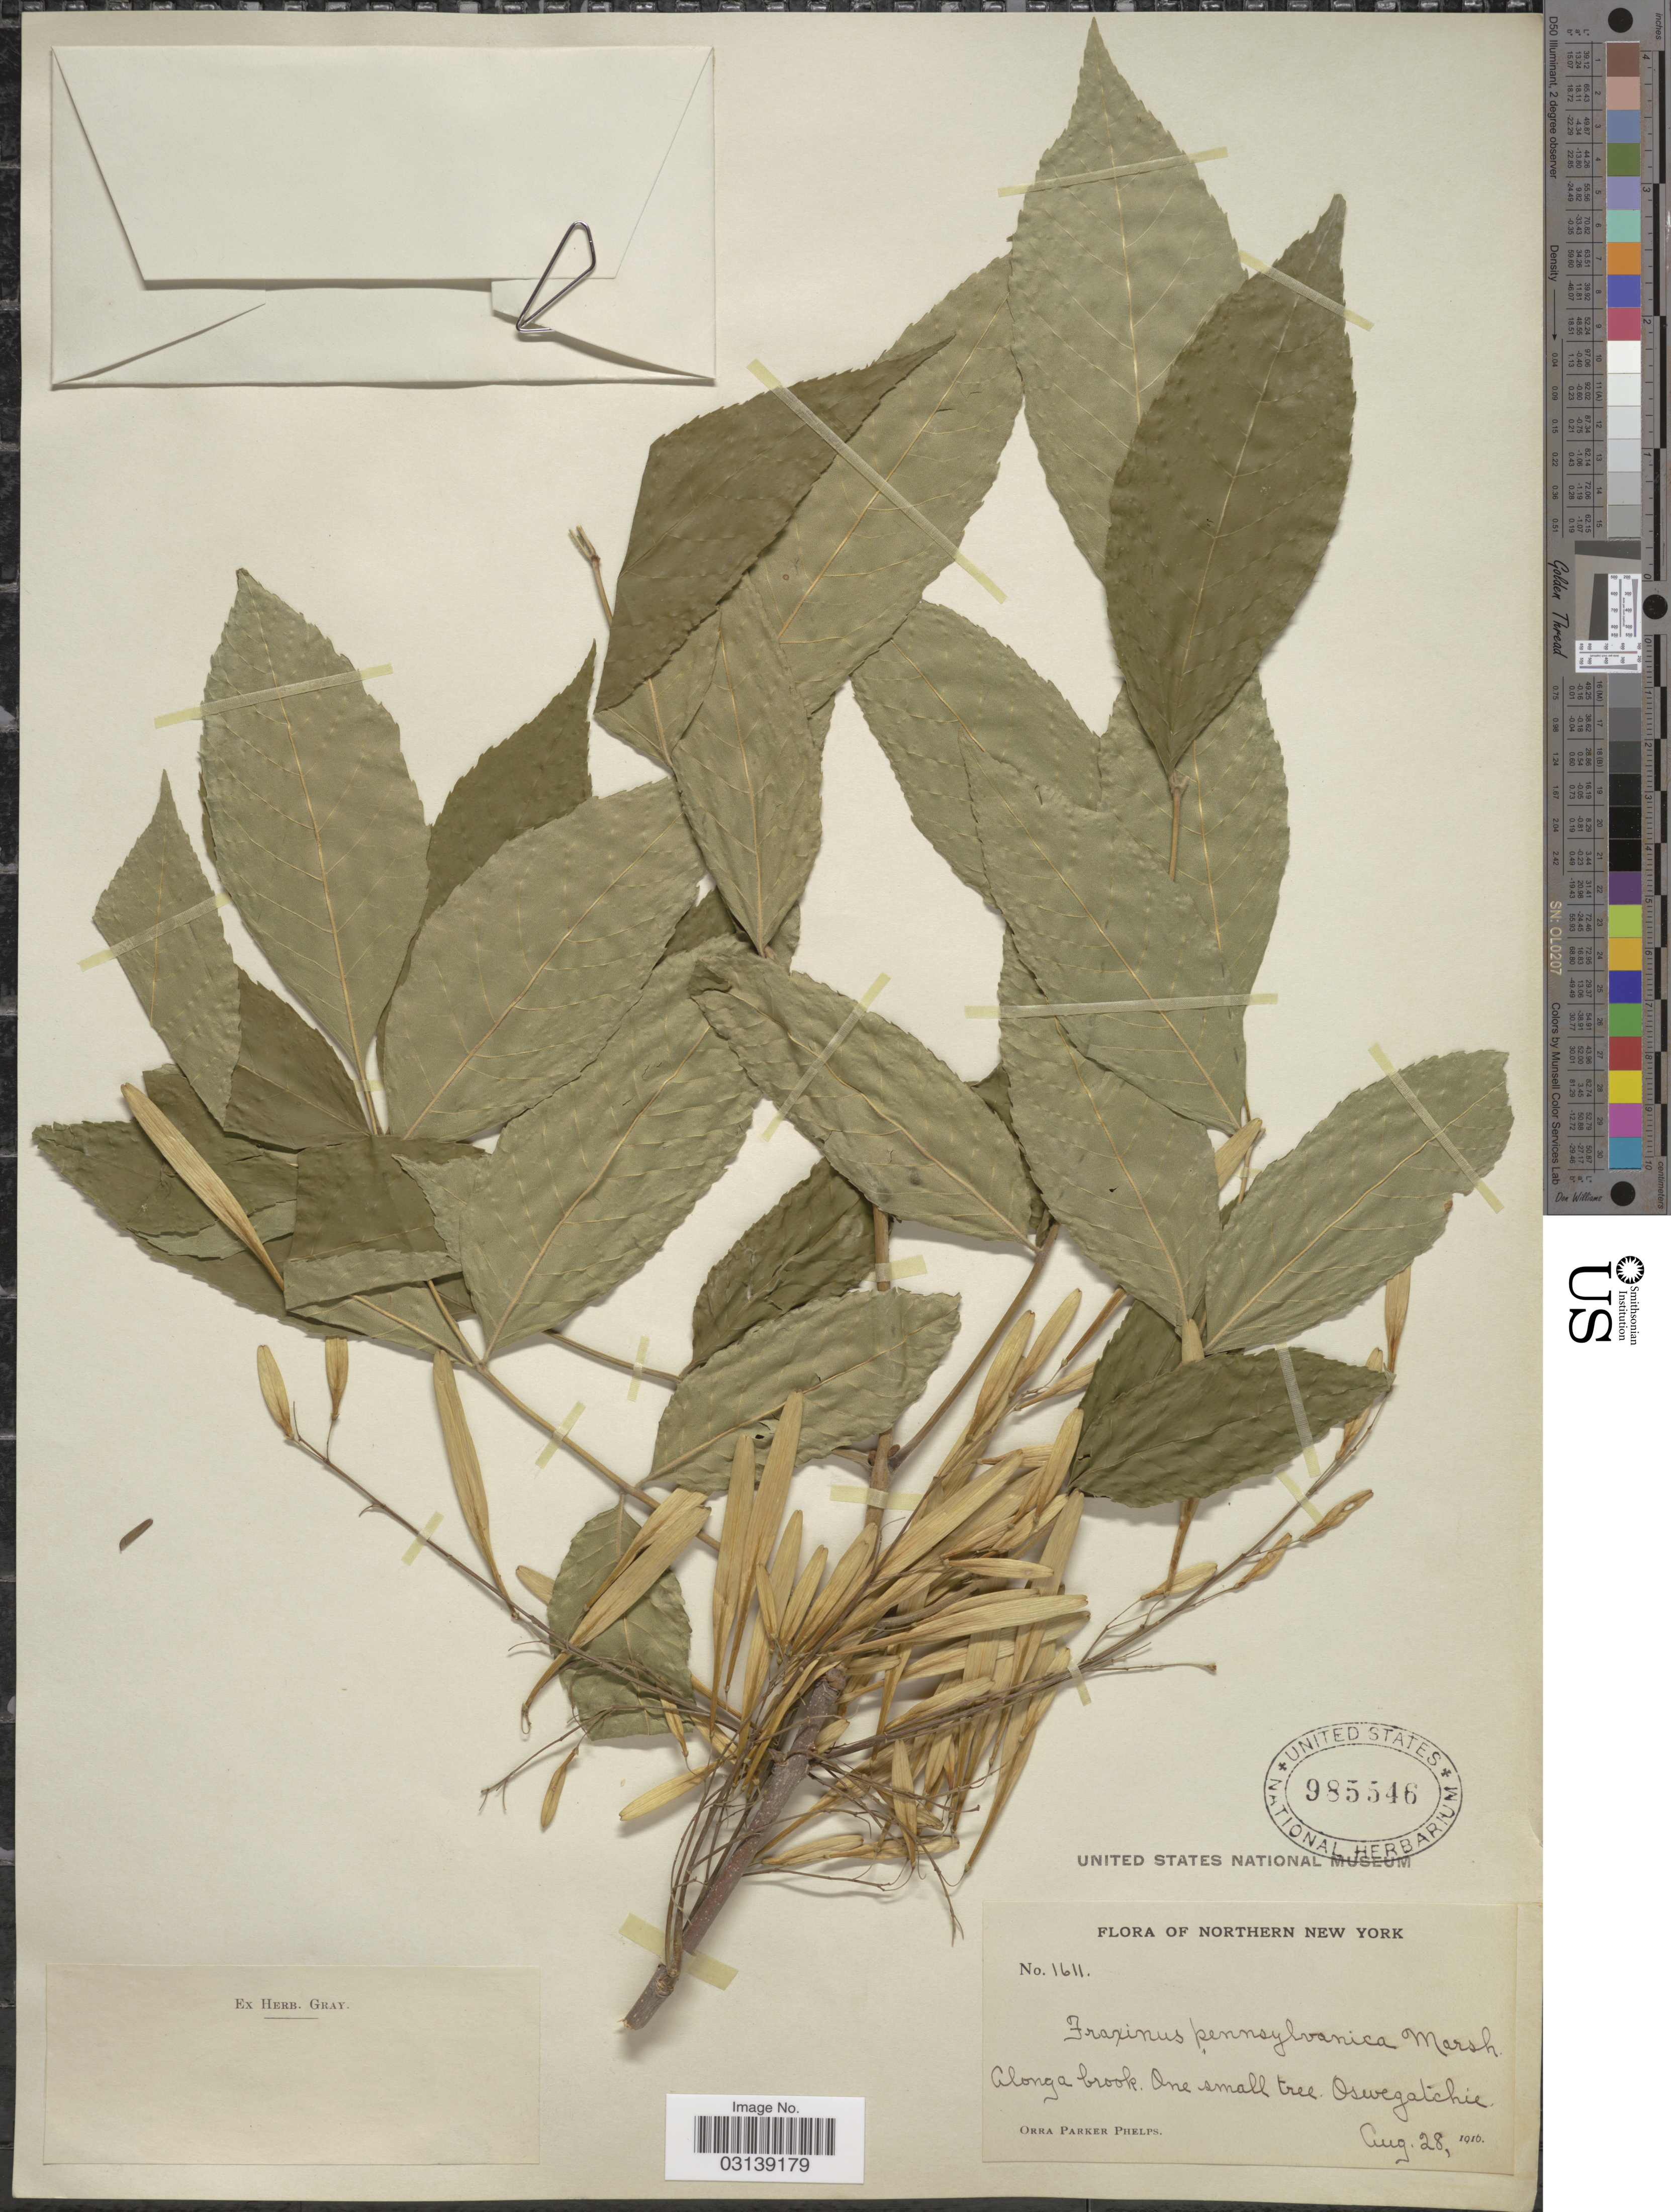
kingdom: Plantae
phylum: Tracheophyta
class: Magnoliopsida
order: Lamiales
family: Oleaceae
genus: Fraxinus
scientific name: Fraxinus pennsylvanica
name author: Marshall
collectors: O. P. Phelps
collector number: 1611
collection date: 1916-08-28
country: United States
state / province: New York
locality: Northern New York. Along a brook. One small tree. Oswegatchie.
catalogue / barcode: US 985546